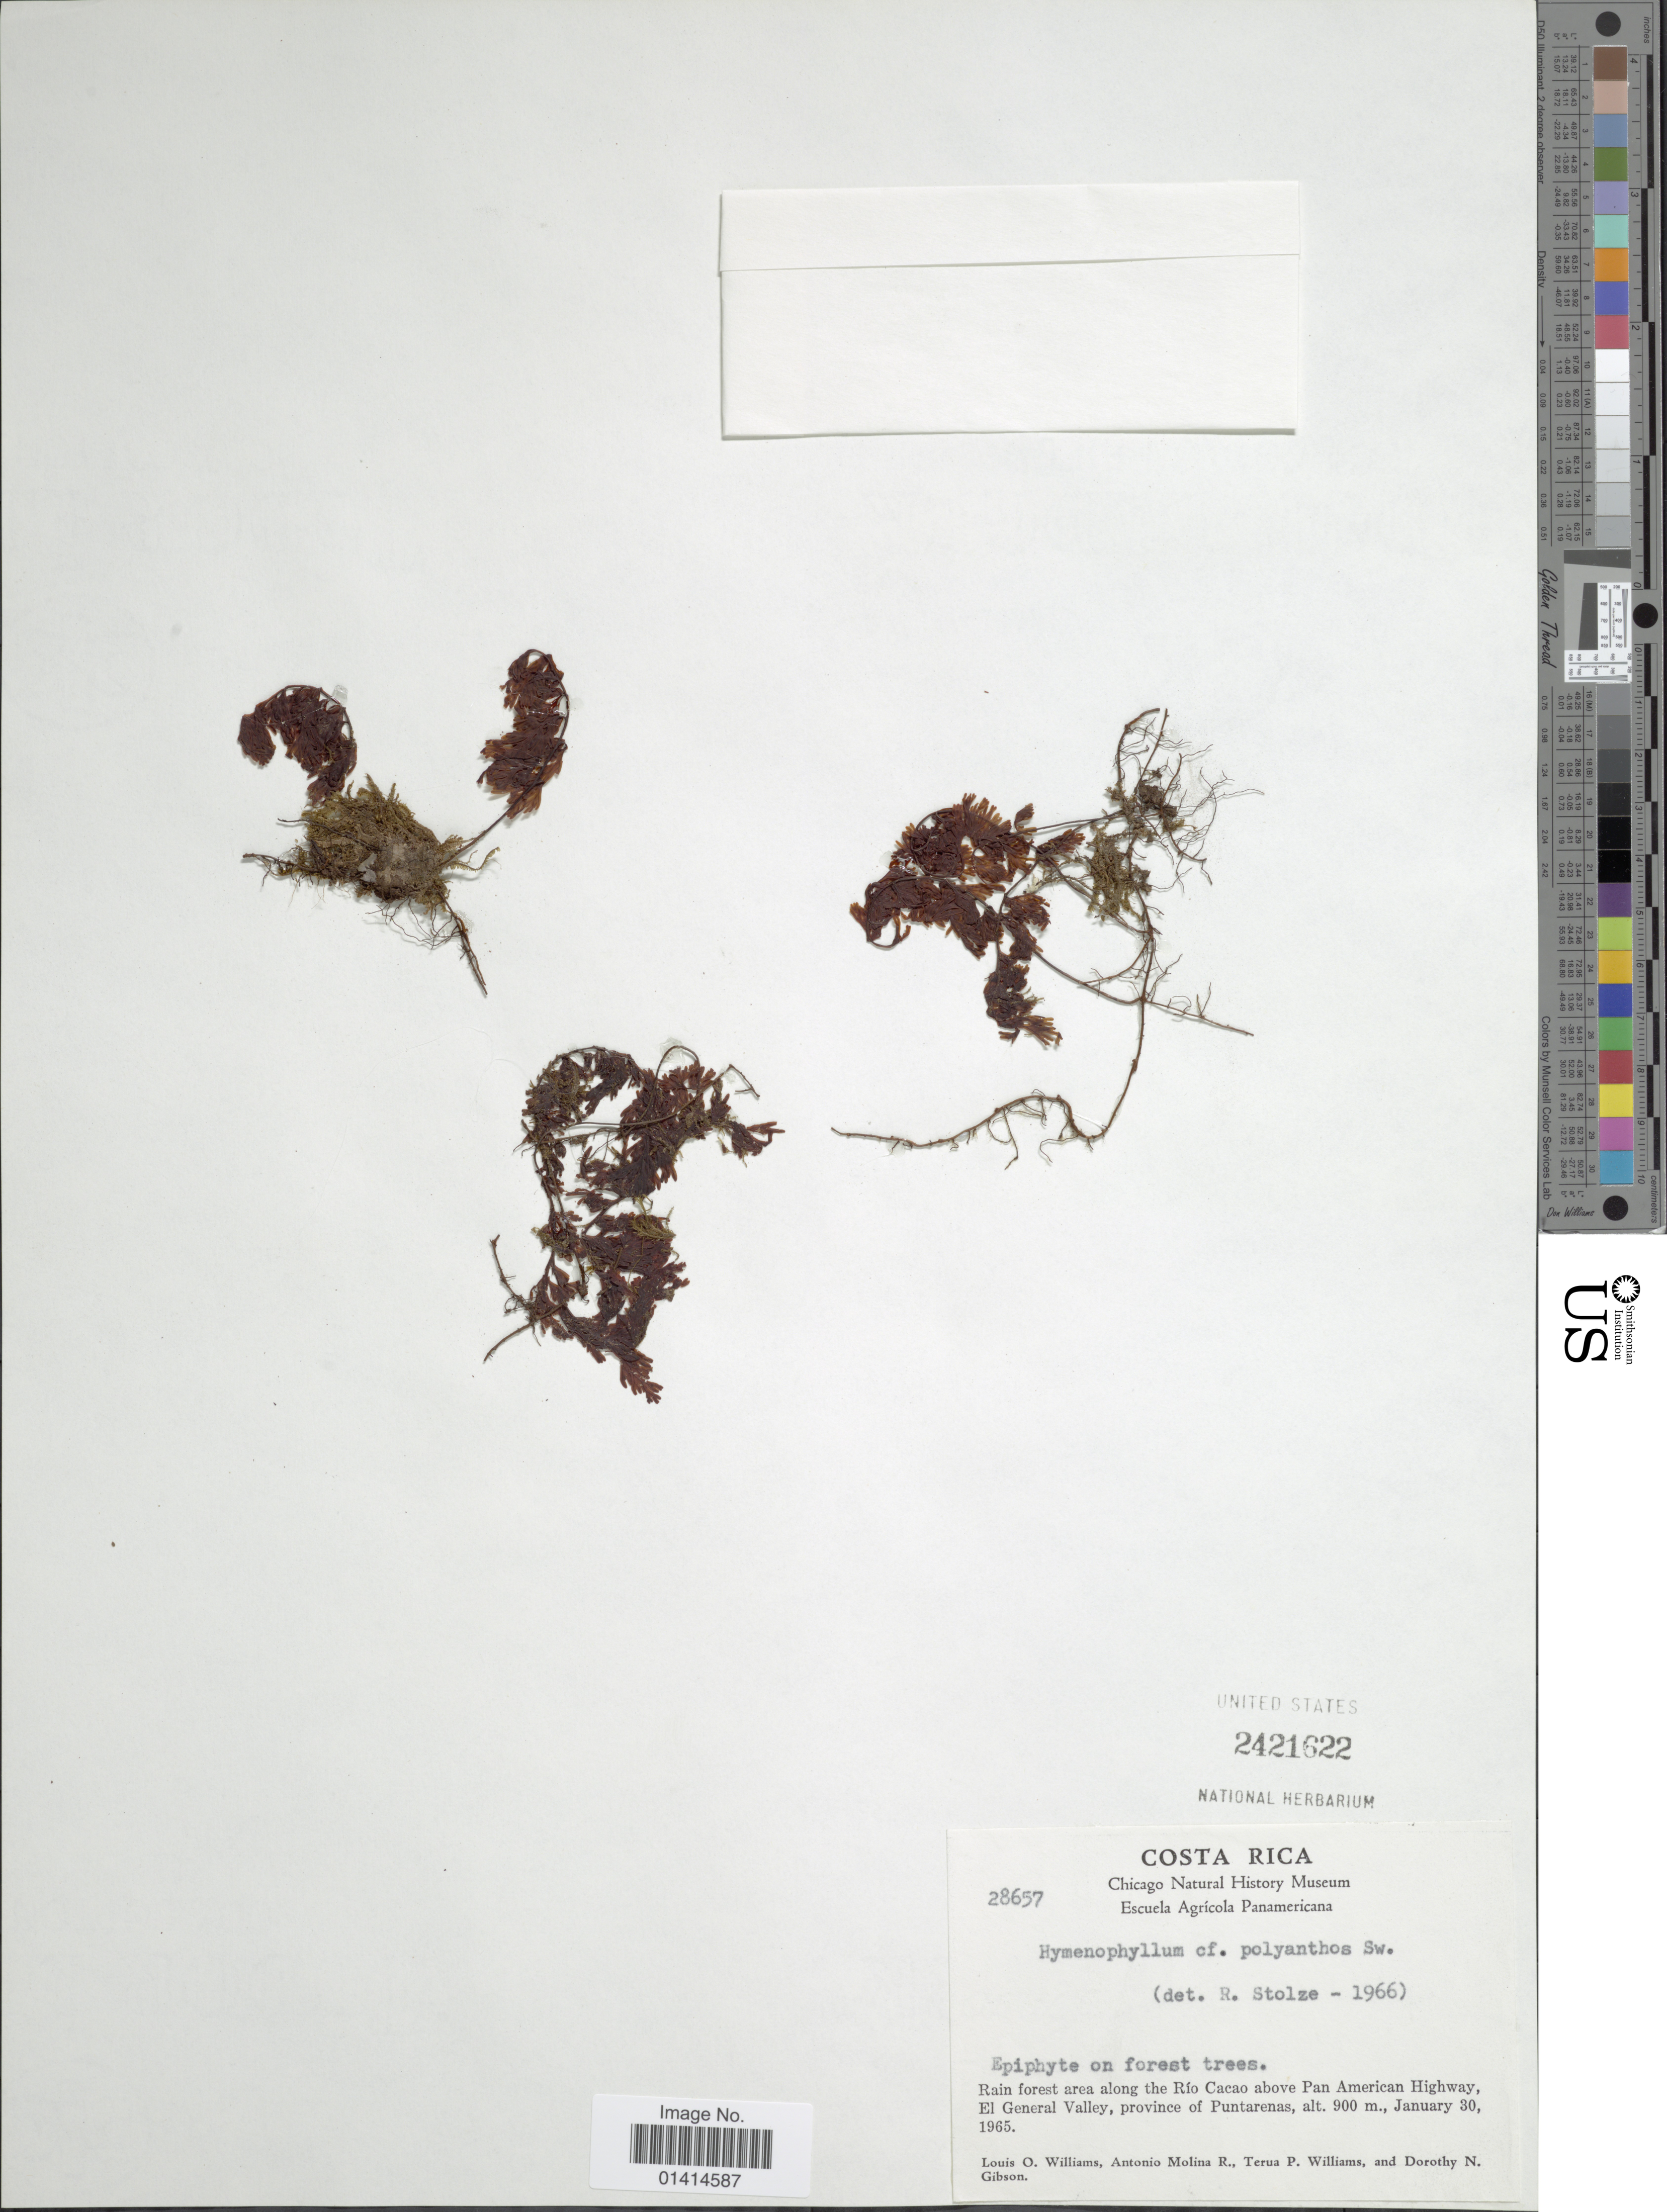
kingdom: Plantae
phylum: Tracheophyta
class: Polypodiopsida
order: Hymenophyllales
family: Hymenophyllaceae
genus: Hymenophyllum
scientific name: Hymenophyllum polyanthos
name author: (Sw.) Sw.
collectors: L. O. Williams, A. Molina R., T. P. Williams & D. N. Gibson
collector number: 28657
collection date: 1965-01-30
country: Costa Rica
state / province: Puntarenas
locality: Rain forest area along the Rio Cacao above Pan American Highway, El General Valley,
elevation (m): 900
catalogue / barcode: US 2421622